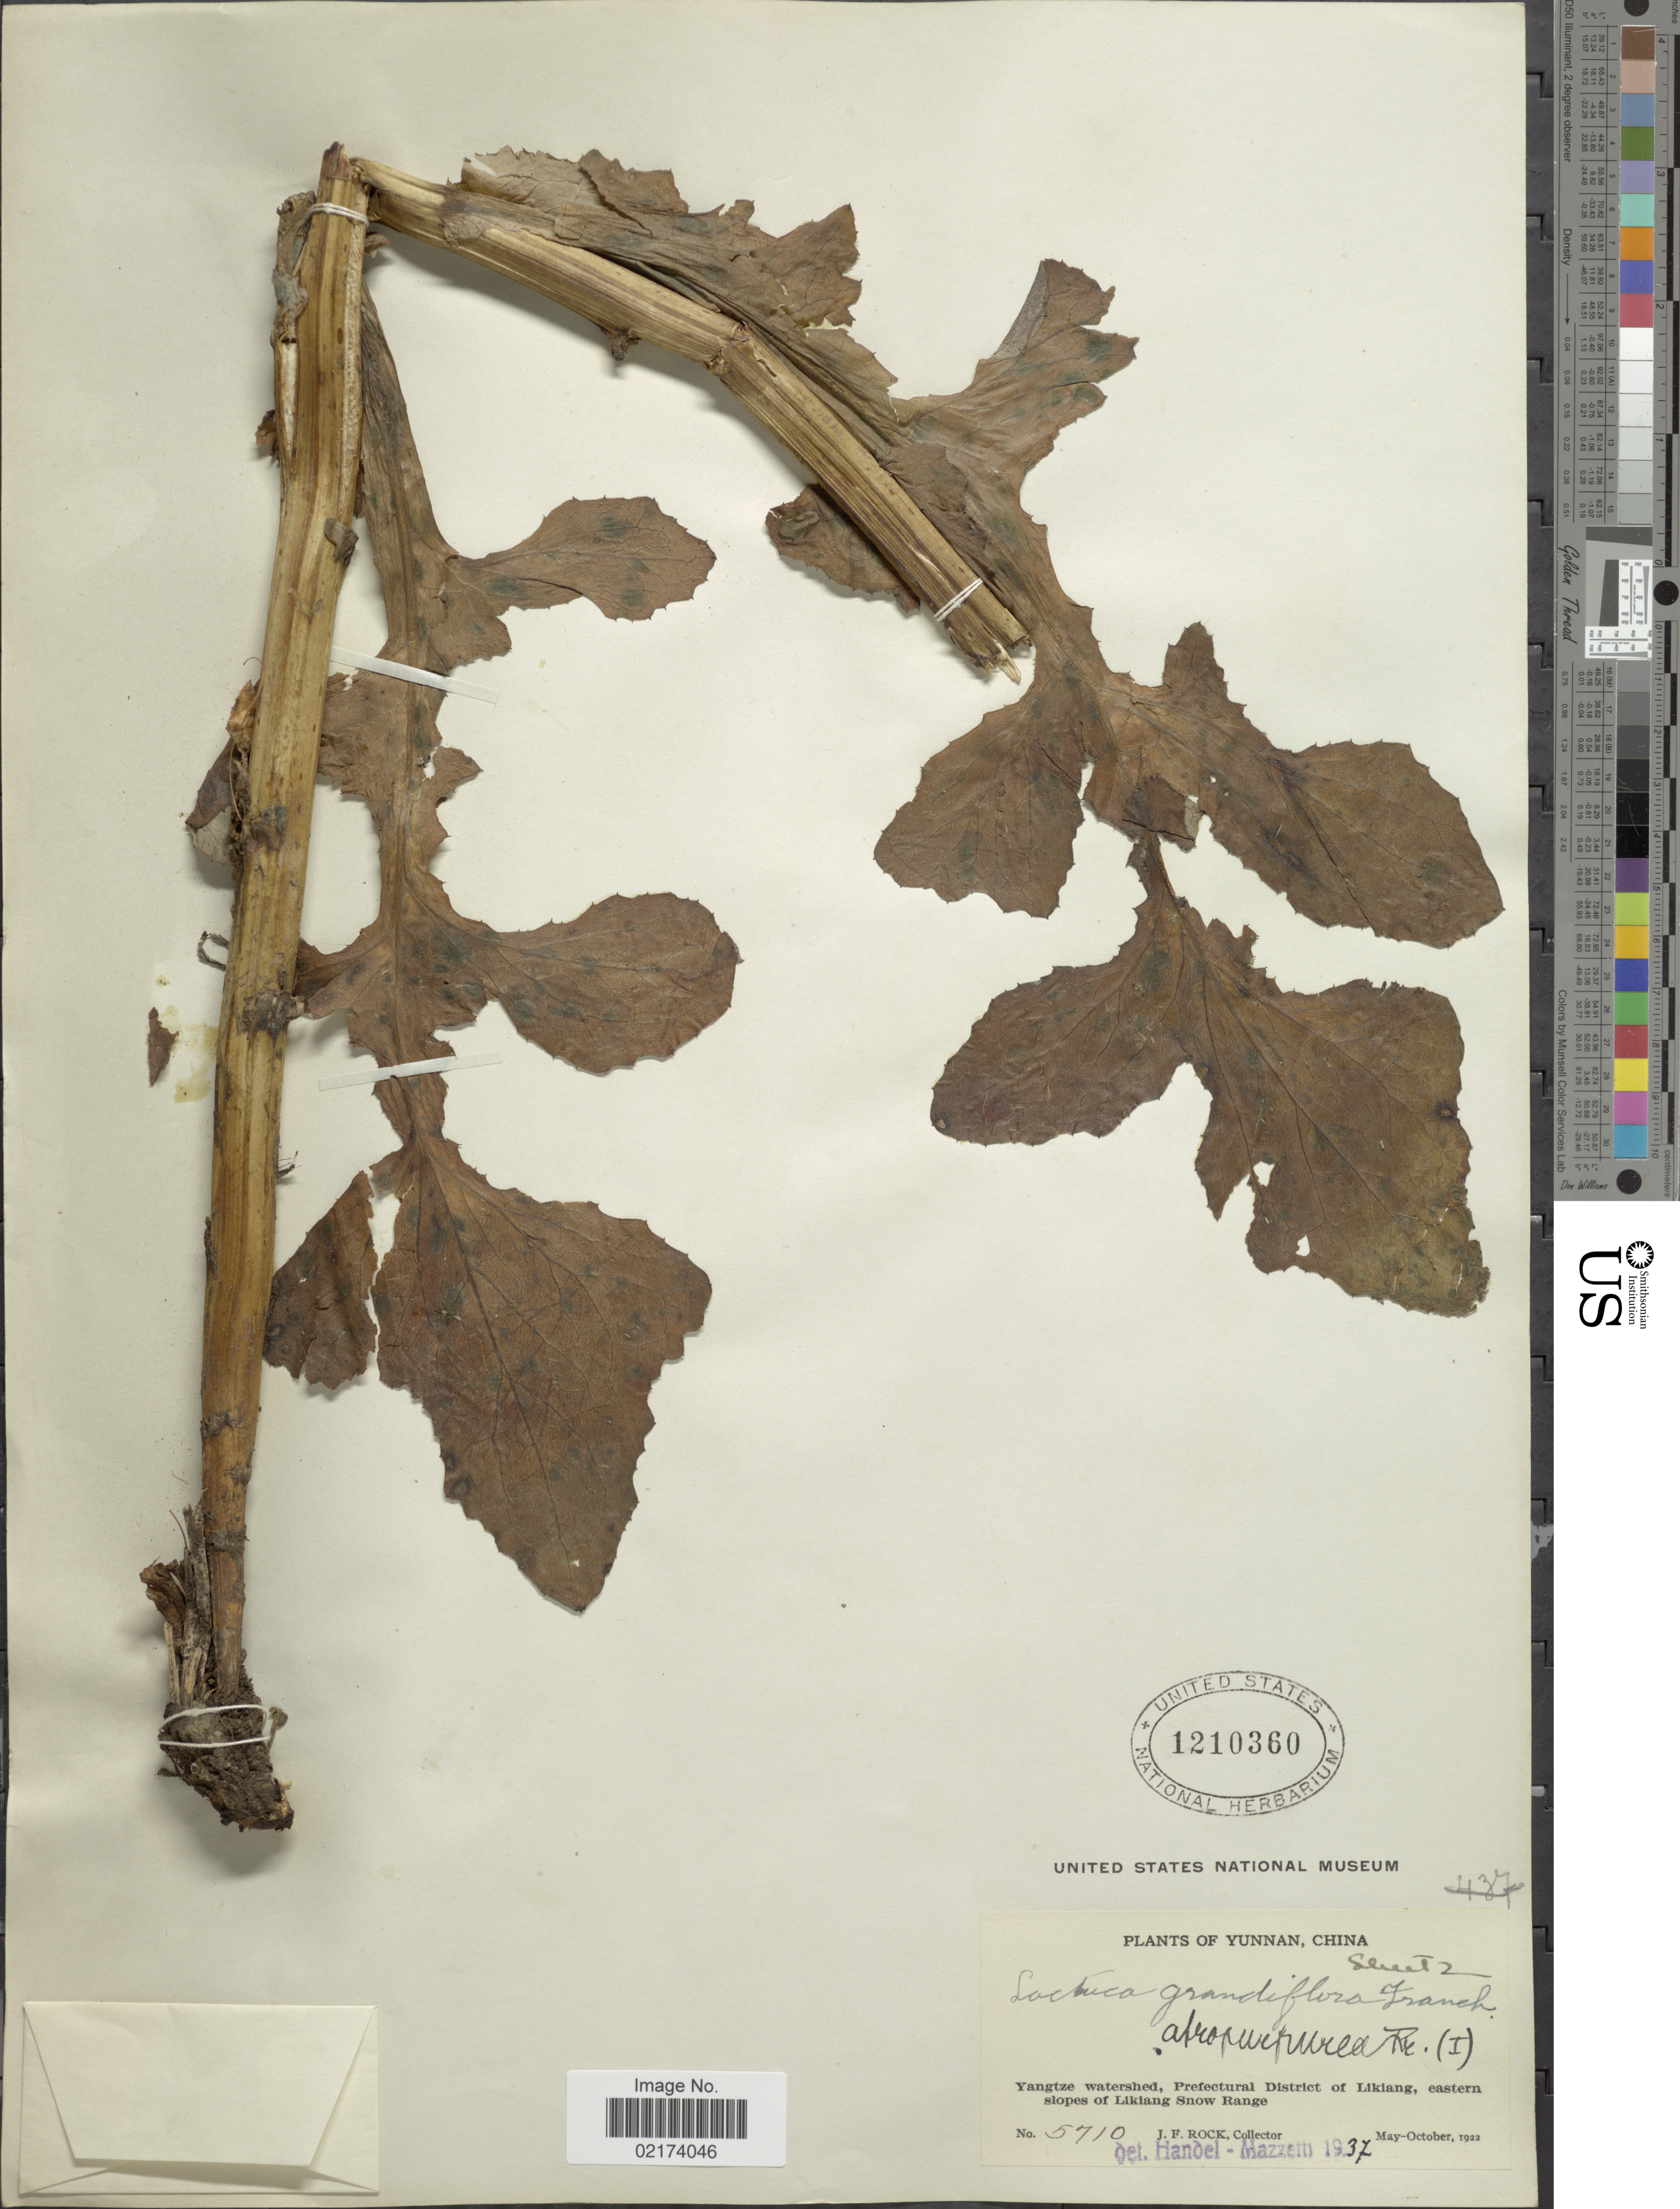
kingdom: Plantae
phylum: Tracheophyta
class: Magnoliopsida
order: Asterales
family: Asteraceae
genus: Chaetoseris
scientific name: Chaetoseris grandiflora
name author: (Franch.) C. Shih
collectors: J. F. Rock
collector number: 5710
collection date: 1922-05/1922-10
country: China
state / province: Yunnan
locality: Yangtze watershed, Prefectural District of Likiang, eastern slopes of Likiang Snow Range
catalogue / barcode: US 1210360